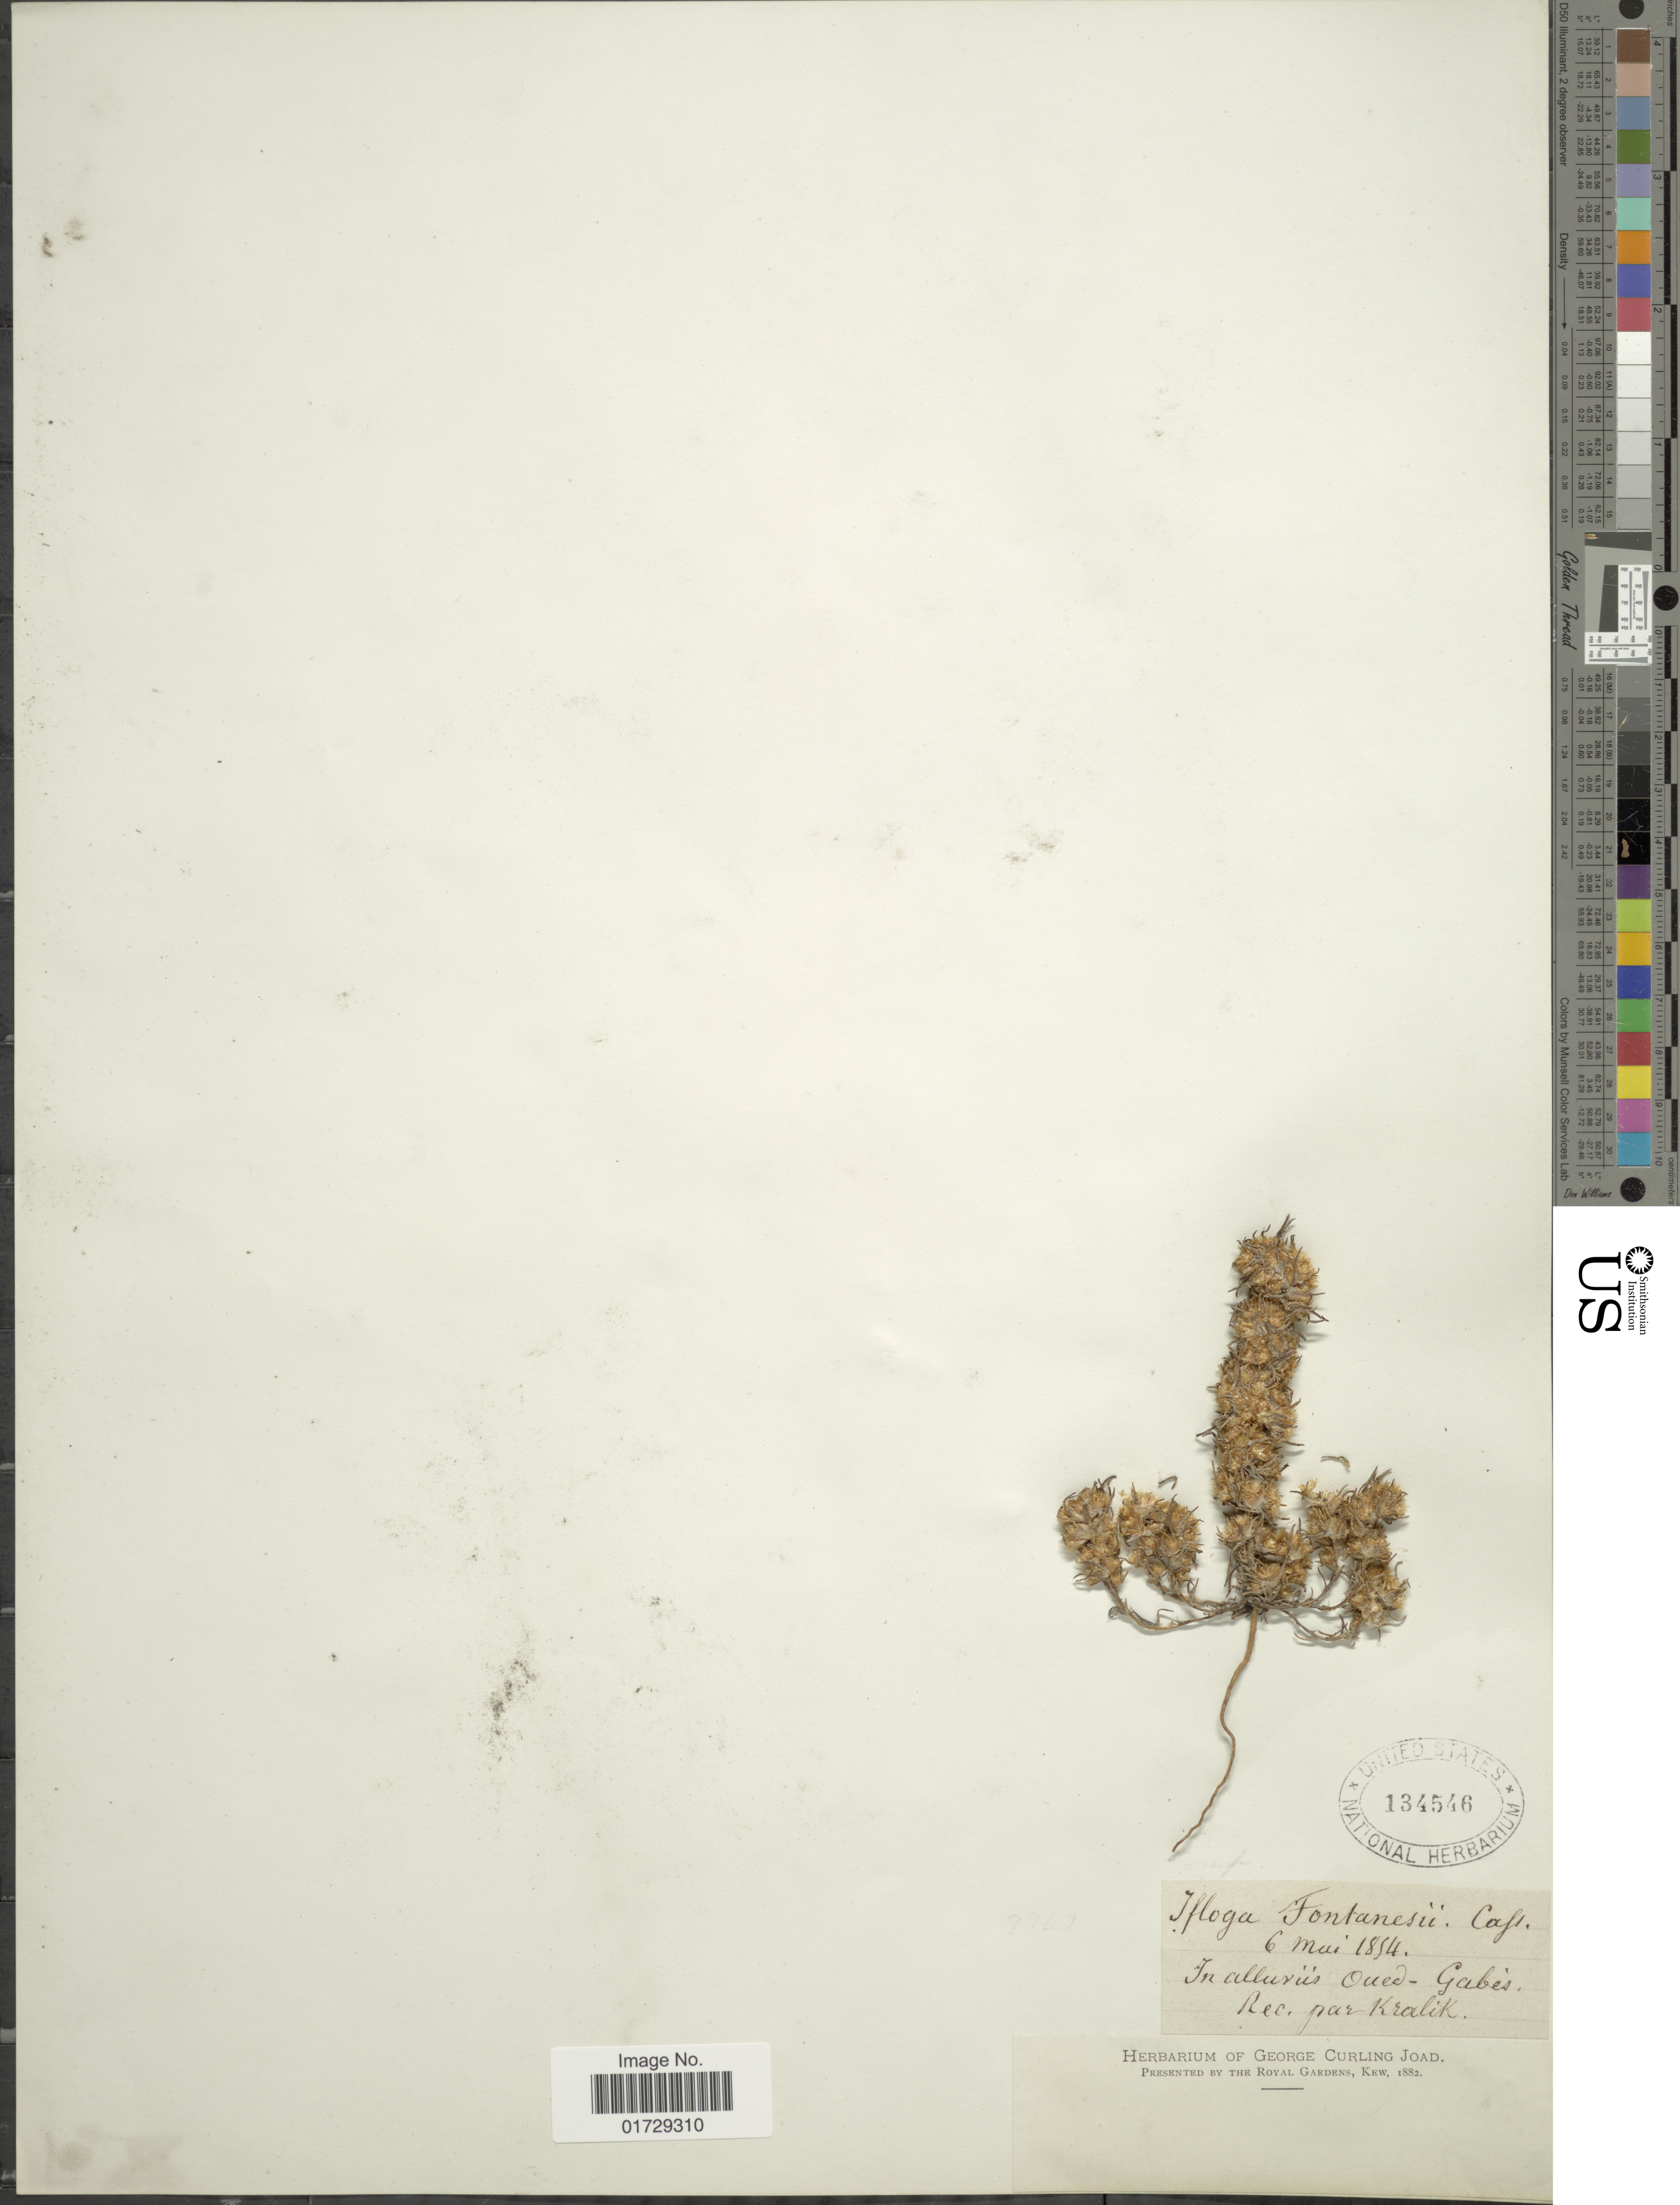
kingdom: Plantae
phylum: Tracheophyta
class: Magnoliopsida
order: Asterales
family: Asteraceae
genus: Ifloga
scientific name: Ifloga spicata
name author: (Forssk.) Sch. Bip.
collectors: Kralik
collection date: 1854-05-06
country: Tunisia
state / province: Gabès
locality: In alluviis Oued - Gabes.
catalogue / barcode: US 134546